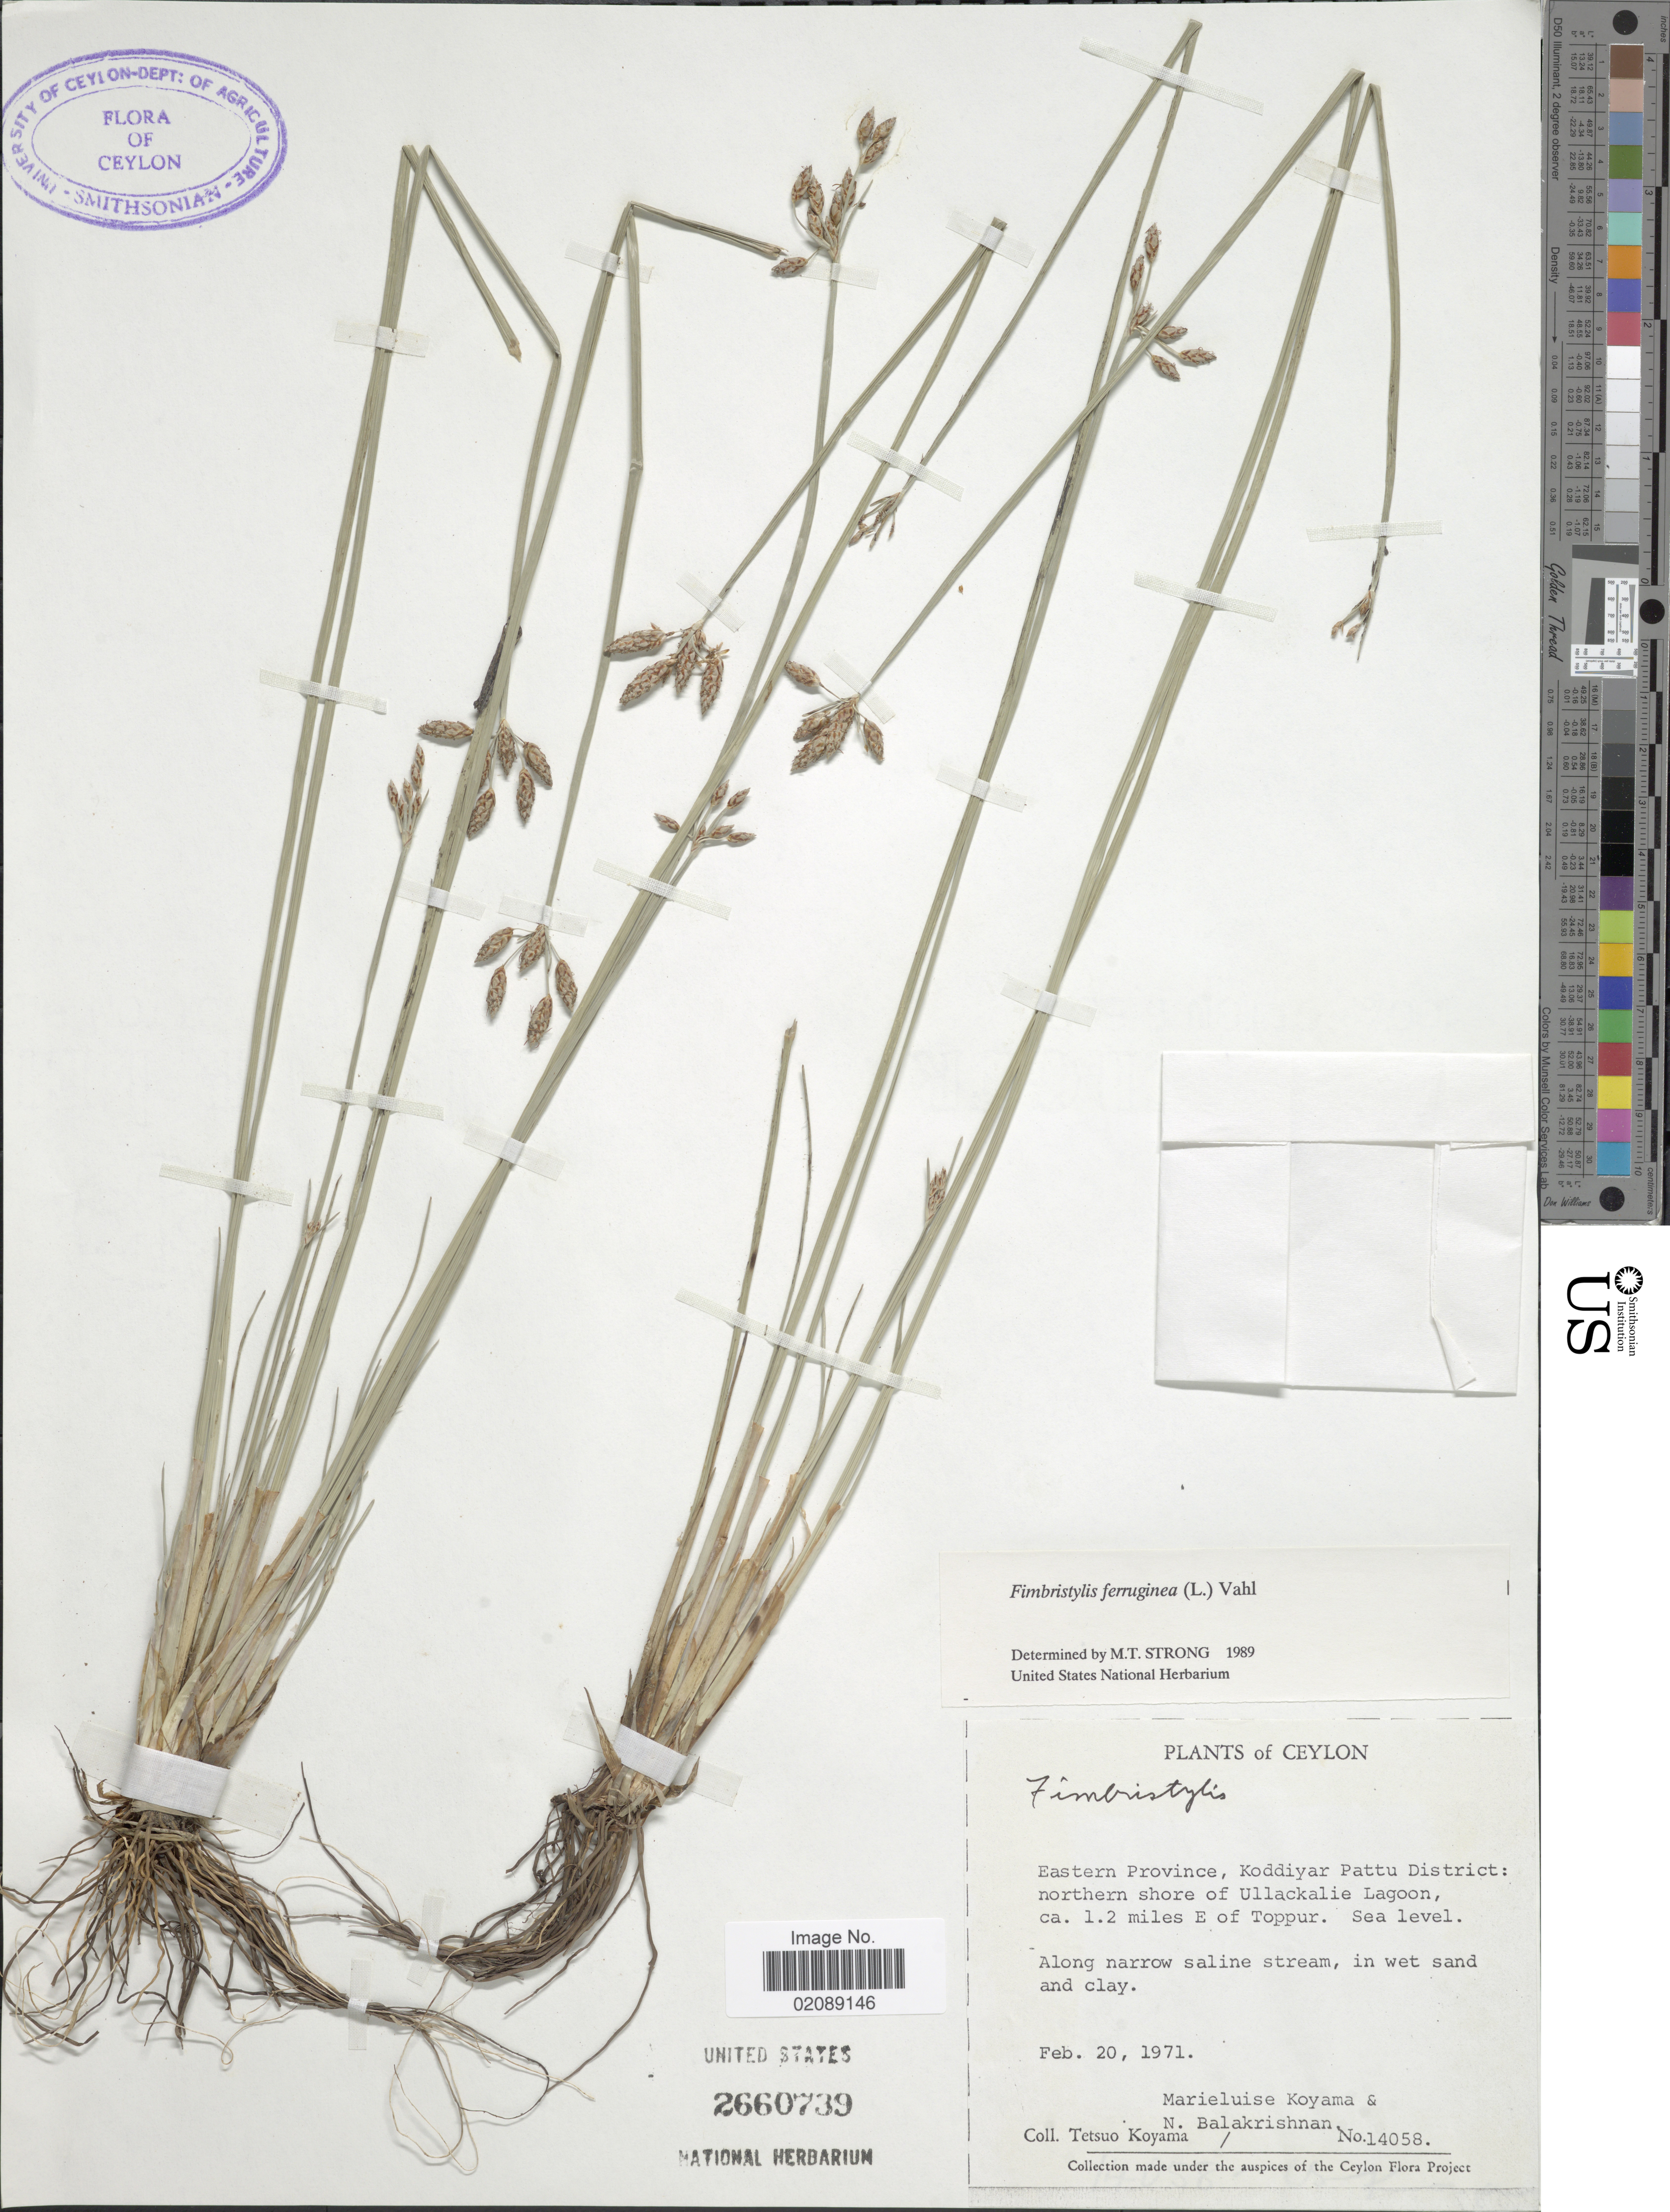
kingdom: Plantae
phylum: Tracheophyta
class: Liliopsida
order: Poales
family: Cyperaceae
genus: Fimbristylis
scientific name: Fimbristylis ferruginea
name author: (L.) Vahl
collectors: T. Koyama, M. Koyama & N. Balakrishnan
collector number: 14058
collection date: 1971-02-20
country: Sri Lanka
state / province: Eastern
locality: Ceylon, Koddiyar Pattu District: northern shore of Ullackalie Lagoon, ca 1.2 miles E of Toppur. Along narrow saline stream, in wet sand and clay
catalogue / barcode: US 2660739